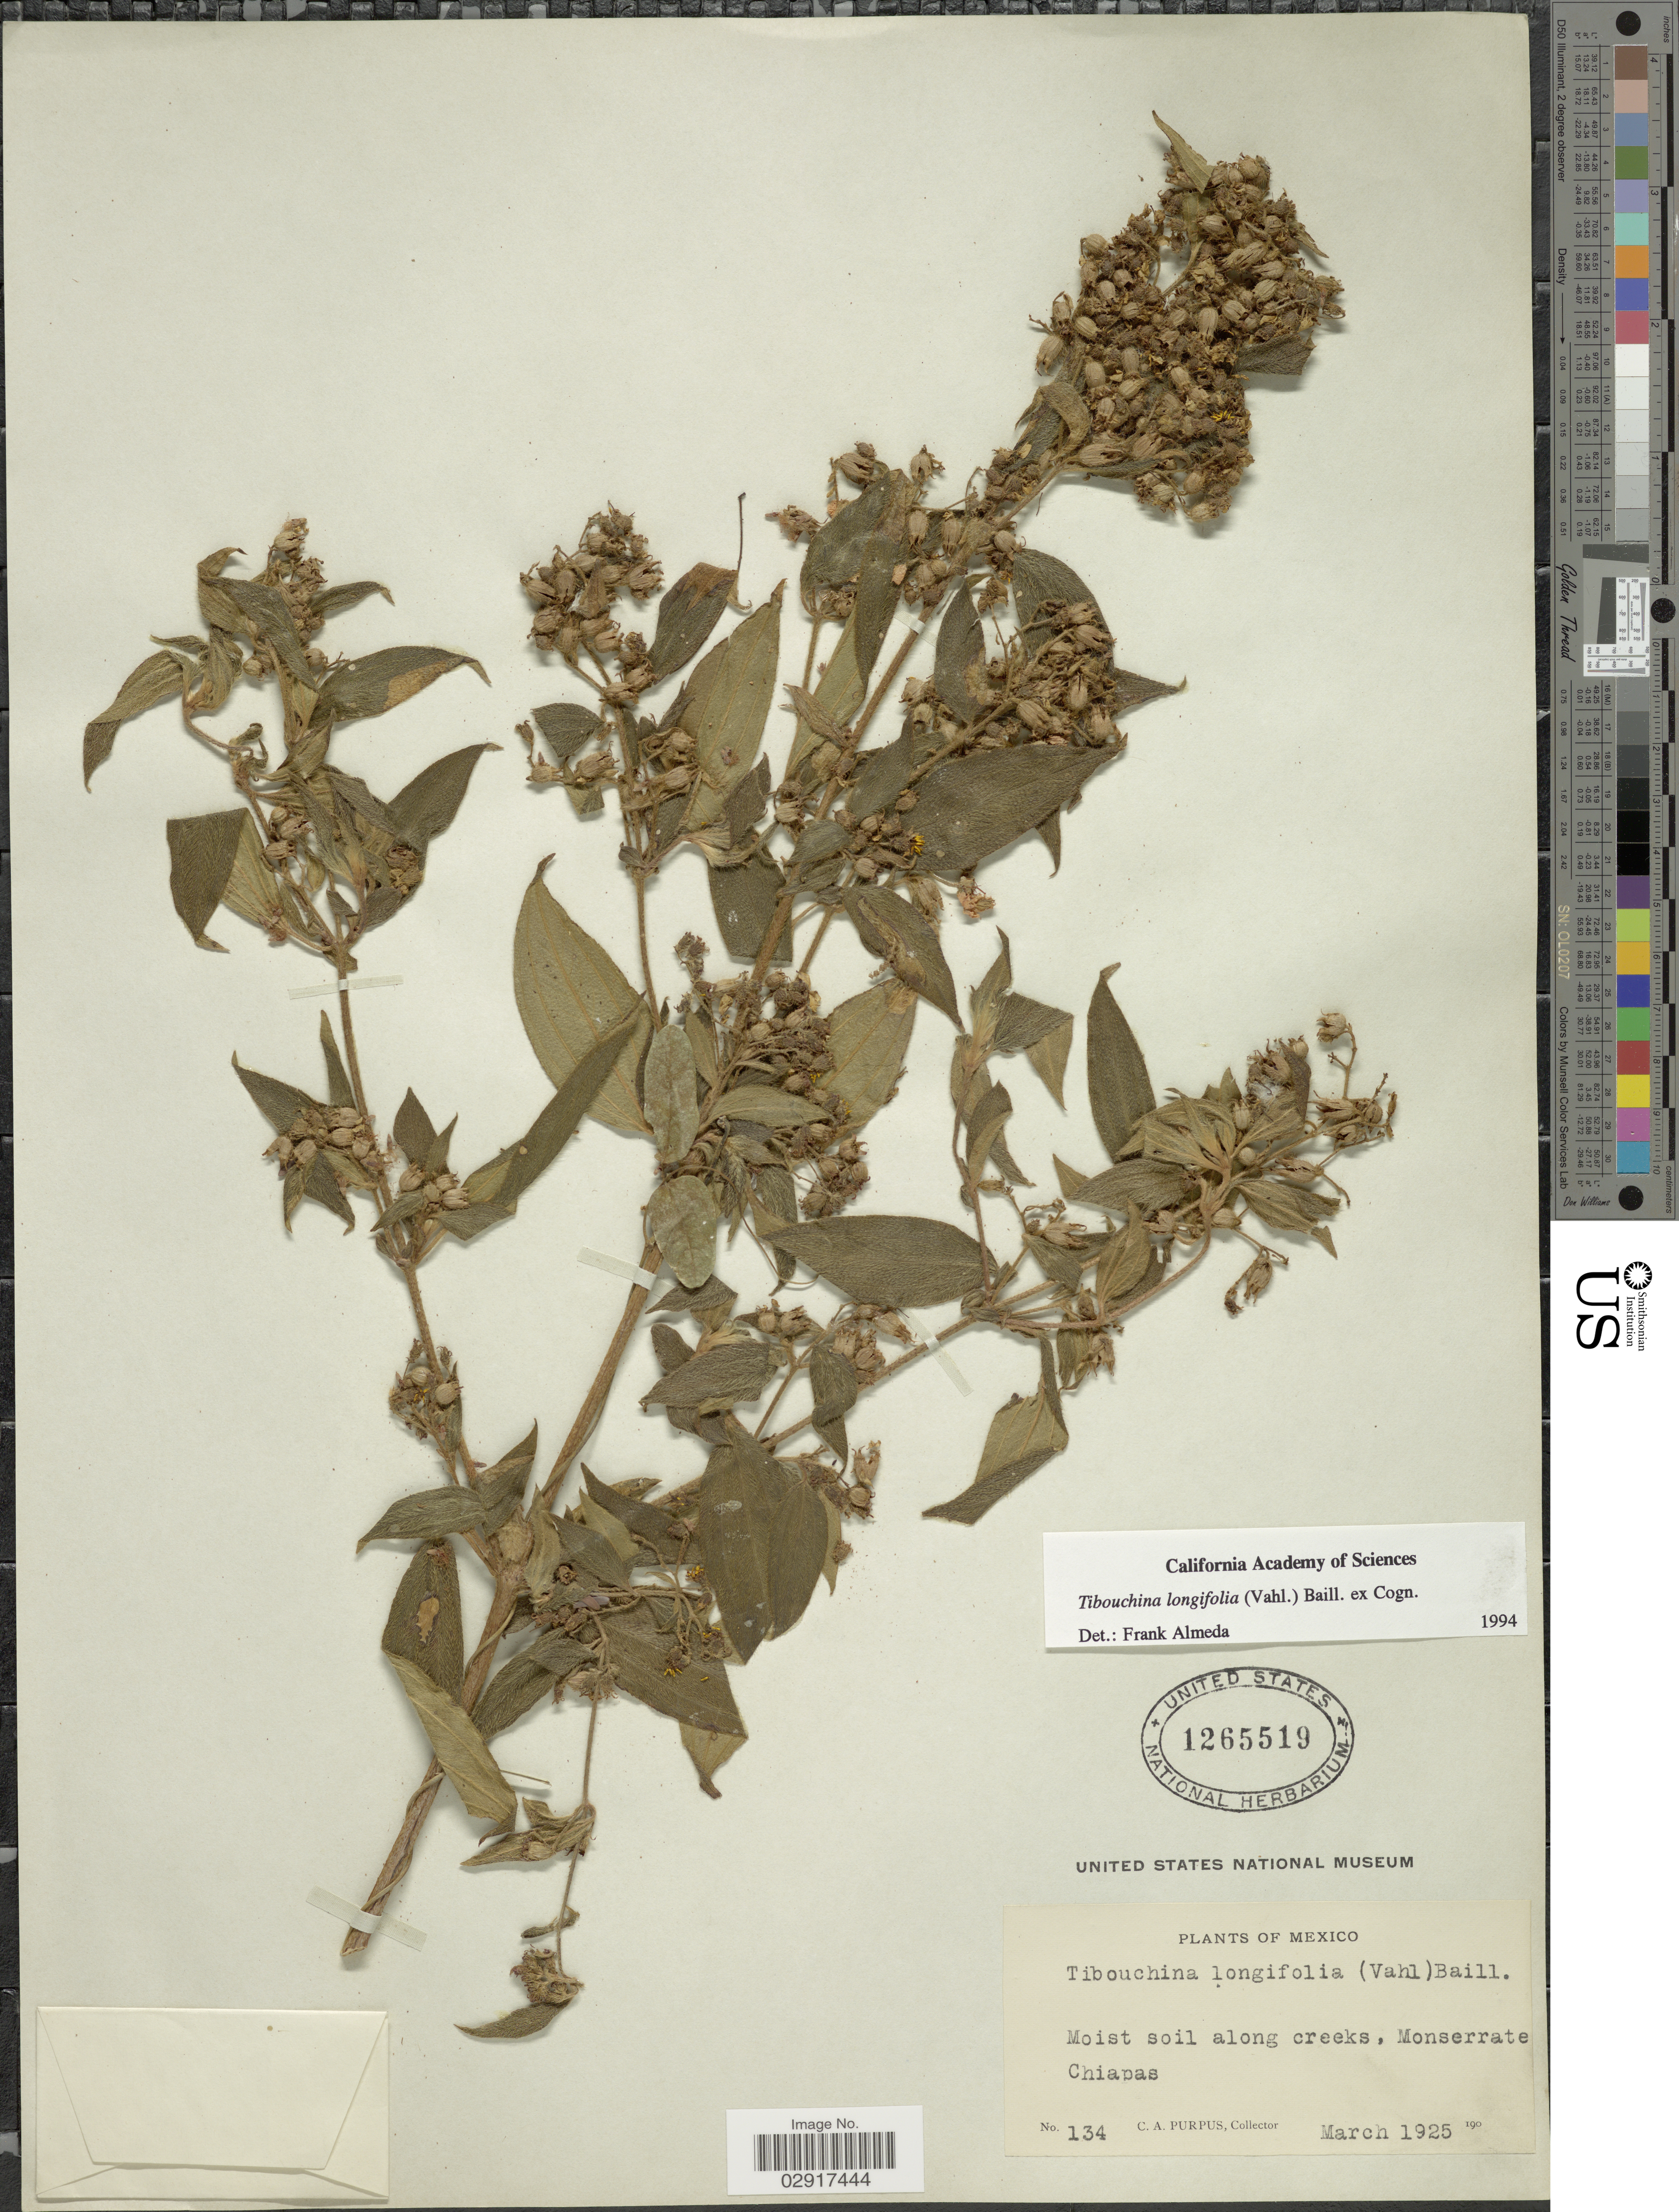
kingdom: Plantae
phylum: Tracheophyta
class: Magnoliopsida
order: Myrtales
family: Melastomataceae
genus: Chaetogastra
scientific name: Chaetogastra longifolia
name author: (Vahl) DC.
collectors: C. A. Purpus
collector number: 134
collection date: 1925-03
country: Mexico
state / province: Chiapas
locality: Moist soil along creeks, Monserrate.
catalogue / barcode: US 1265519